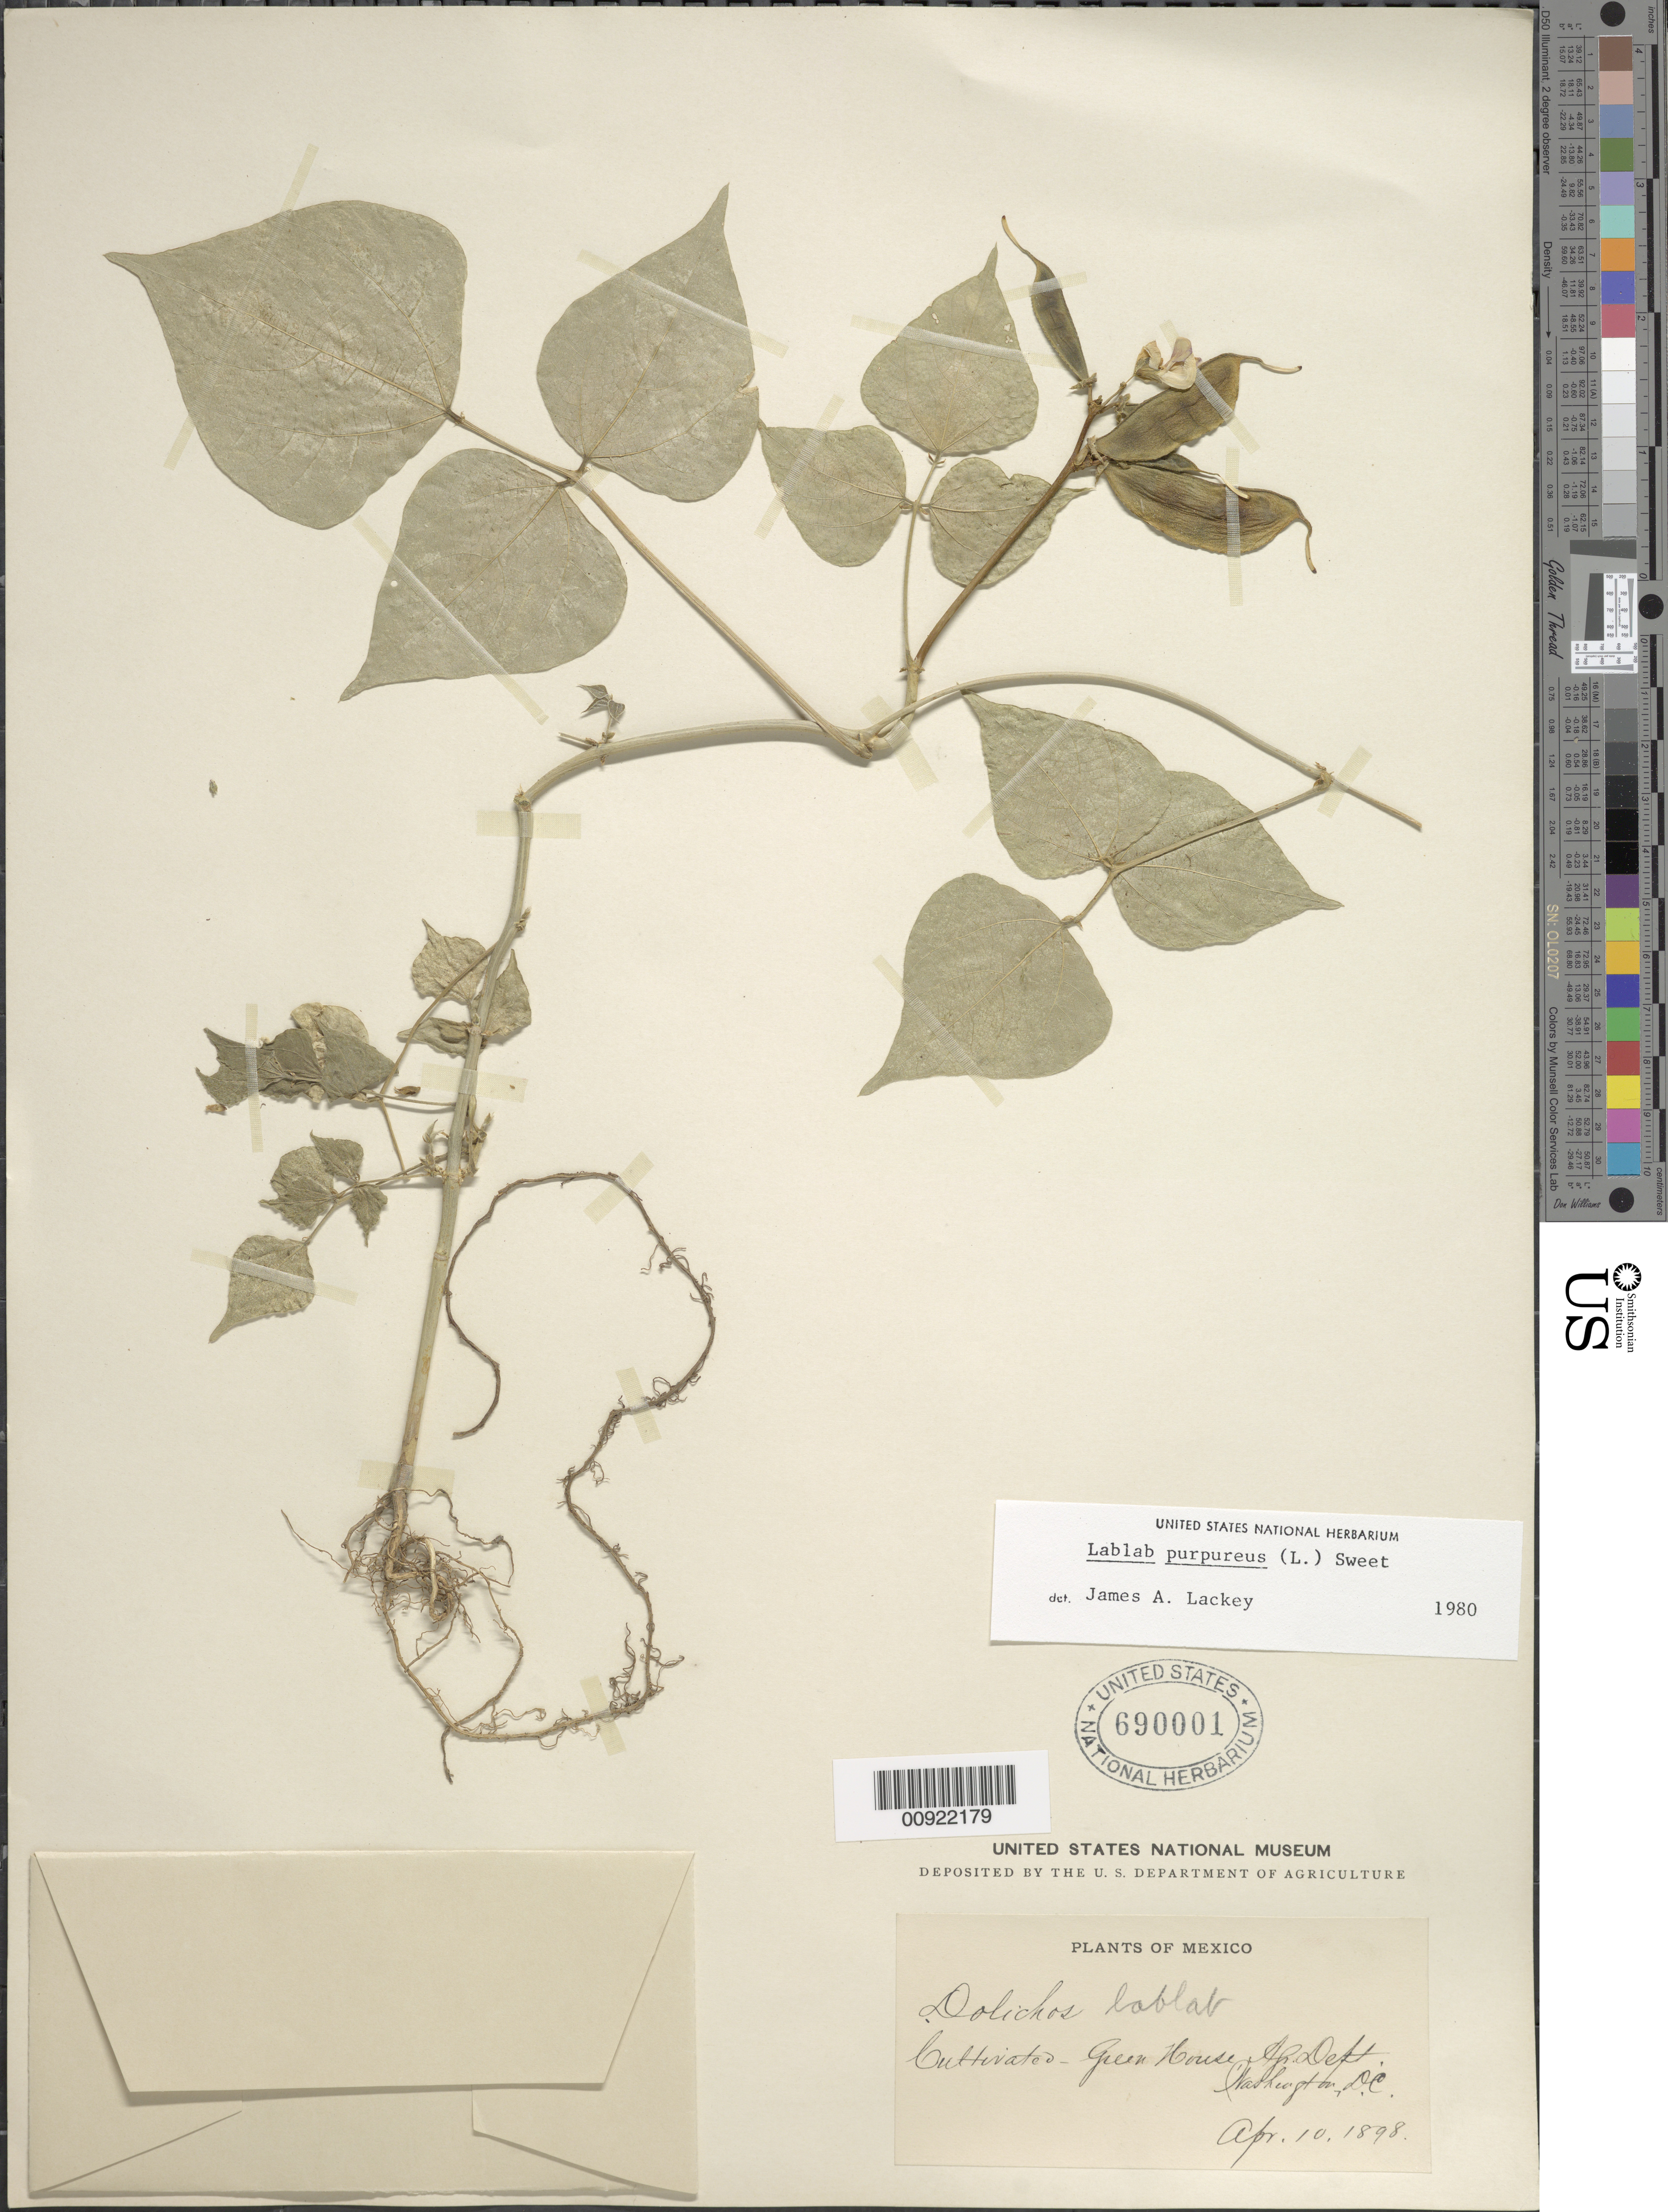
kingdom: Plantae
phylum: Tracheophyta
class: Magnoliopsida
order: Fabales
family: Fabaceae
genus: Lablab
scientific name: Lablab purpureus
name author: (L.) Sweet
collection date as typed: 10 Apr 1898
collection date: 1898-04-10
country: Mexico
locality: Mexico.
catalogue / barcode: US 690001